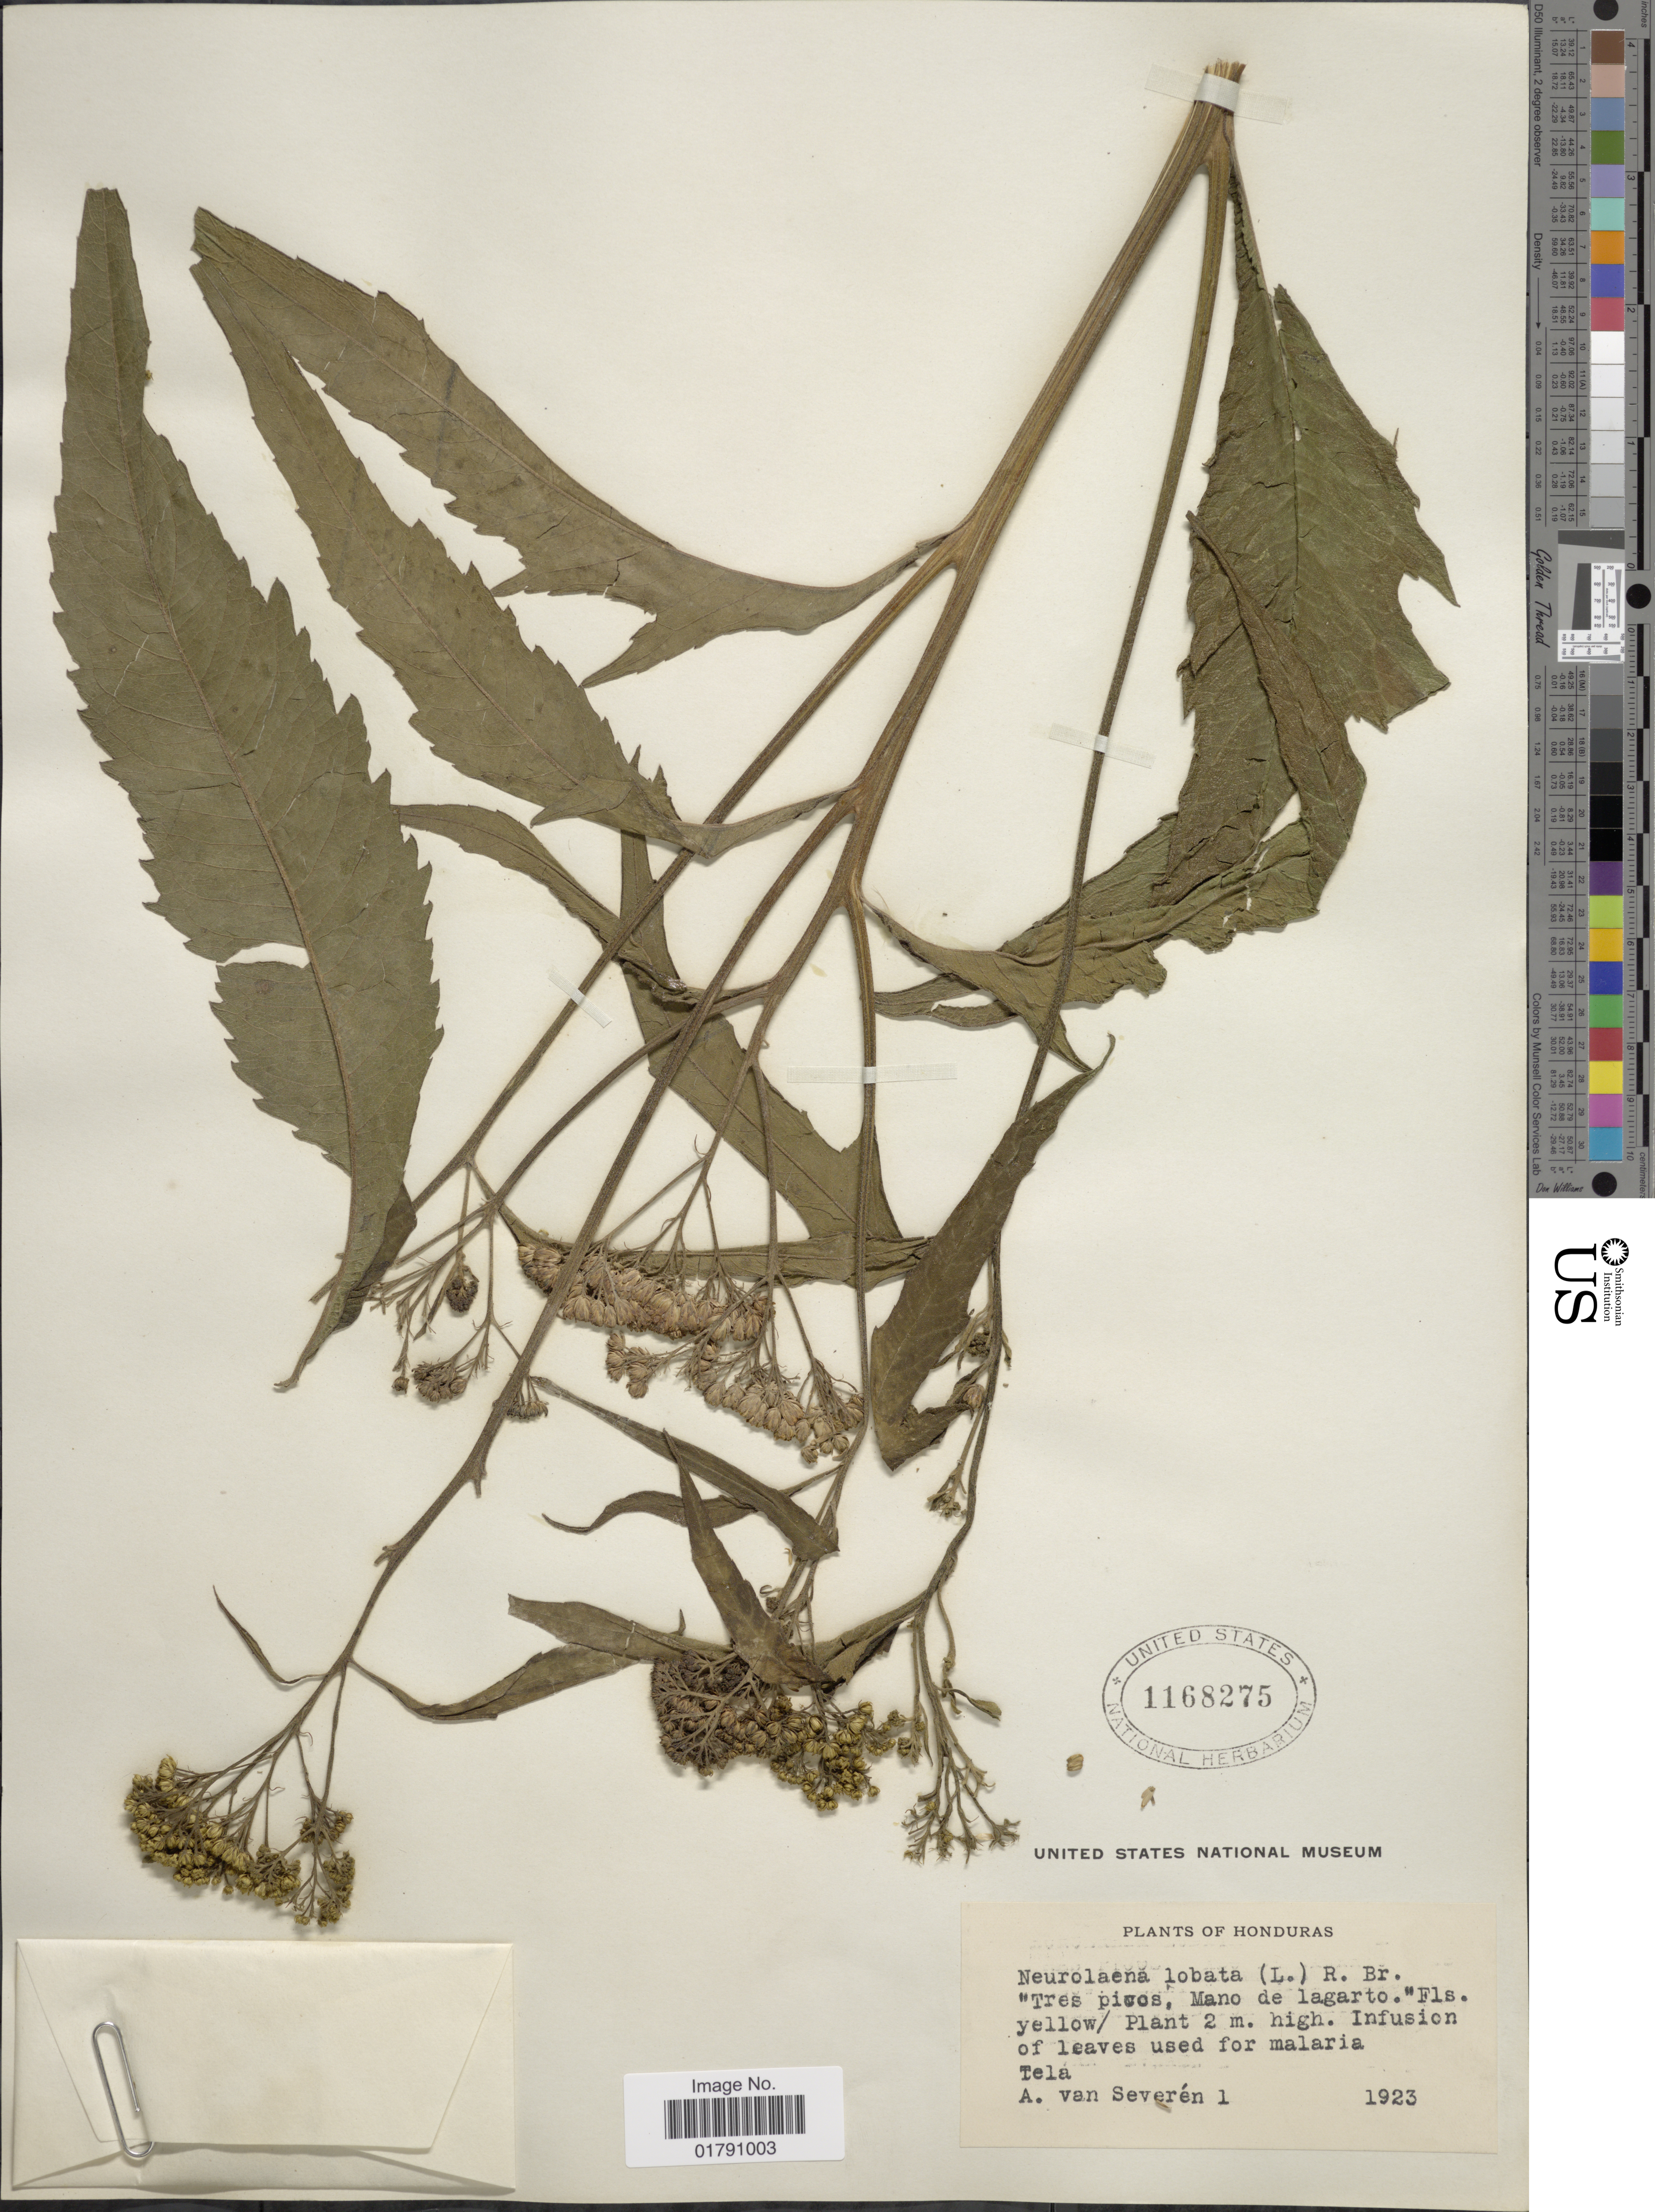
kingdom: Plantae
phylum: Tracheophyta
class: Magnoliopsida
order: Asterales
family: Asteraceae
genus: Neurolaena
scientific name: Neurolaena lobata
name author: (L.) R. Br. ex Cass.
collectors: A. Van Severen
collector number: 1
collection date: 1923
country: Honduras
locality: Tela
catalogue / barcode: US 1168275